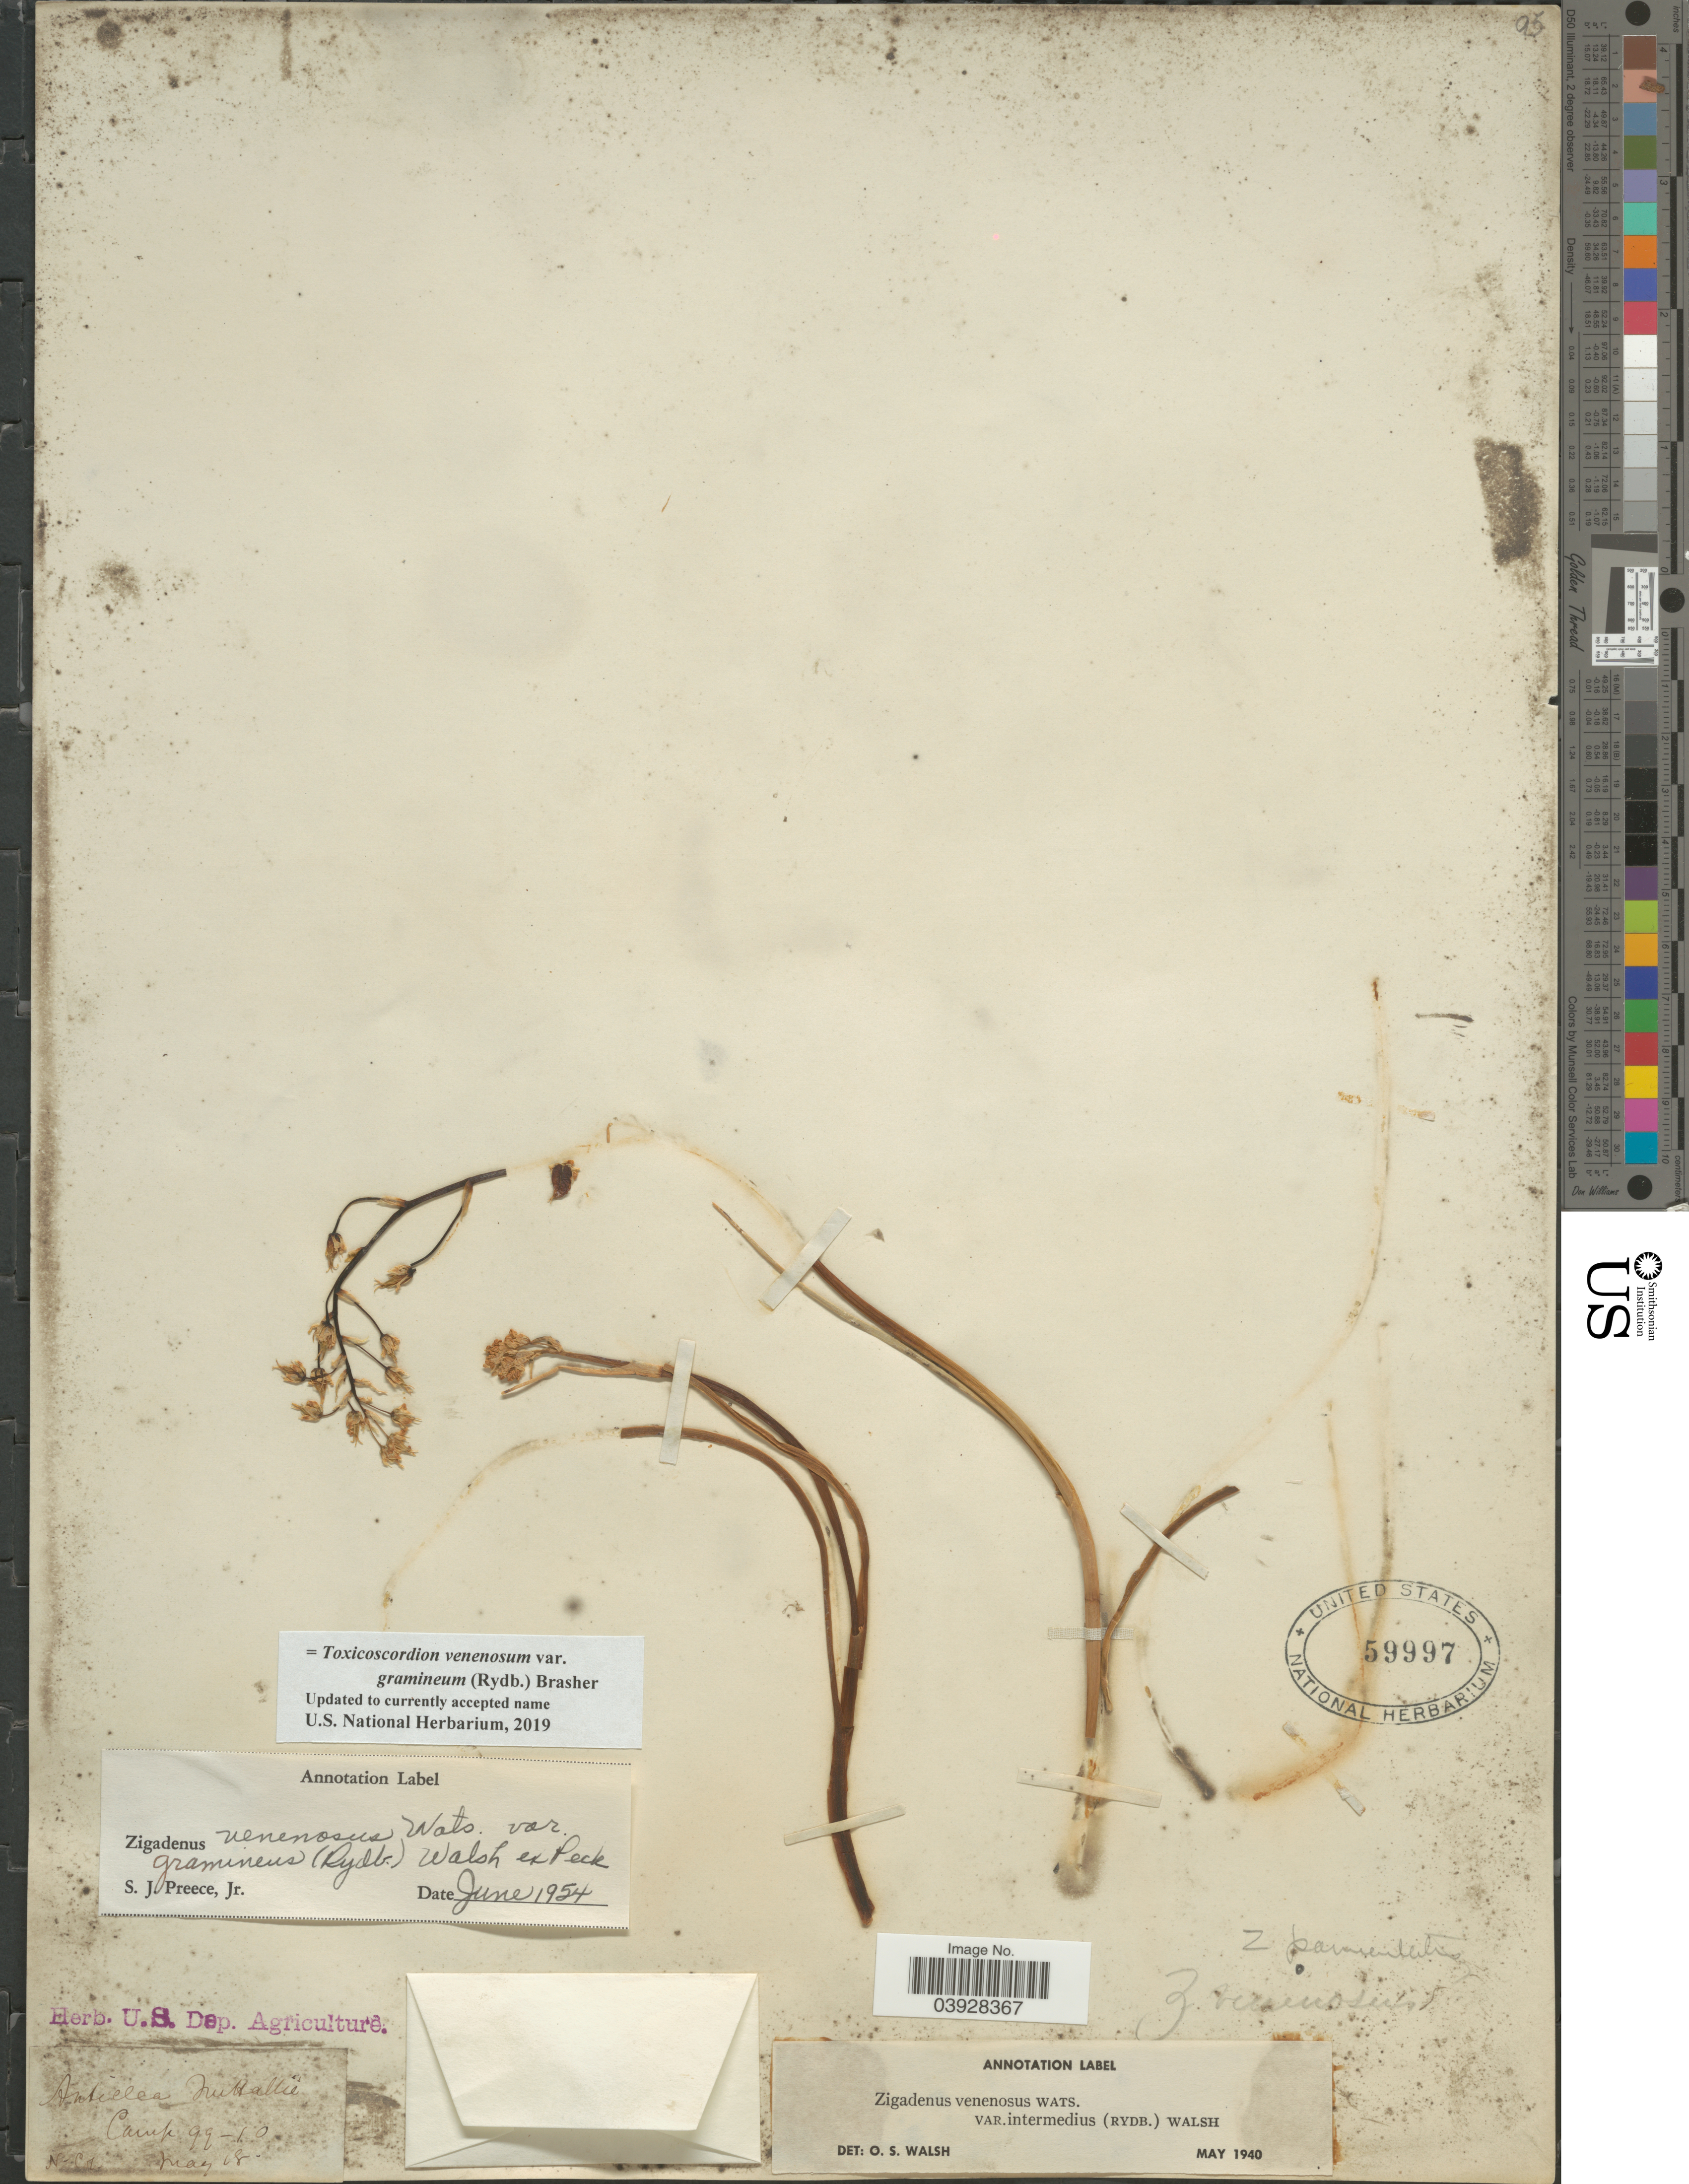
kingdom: Plantae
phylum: Tracheophyta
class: Liliopsida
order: Liliales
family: Melanthiaceae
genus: Toxicoscordion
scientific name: Toxicoscordion venenosum var. gramineum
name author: (Rydb.) Brasher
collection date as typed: Transcribed d/m/y: /5/18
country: United States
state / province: North Carolina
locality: Cap 99-10, N.Cr.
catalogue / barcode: US 59997